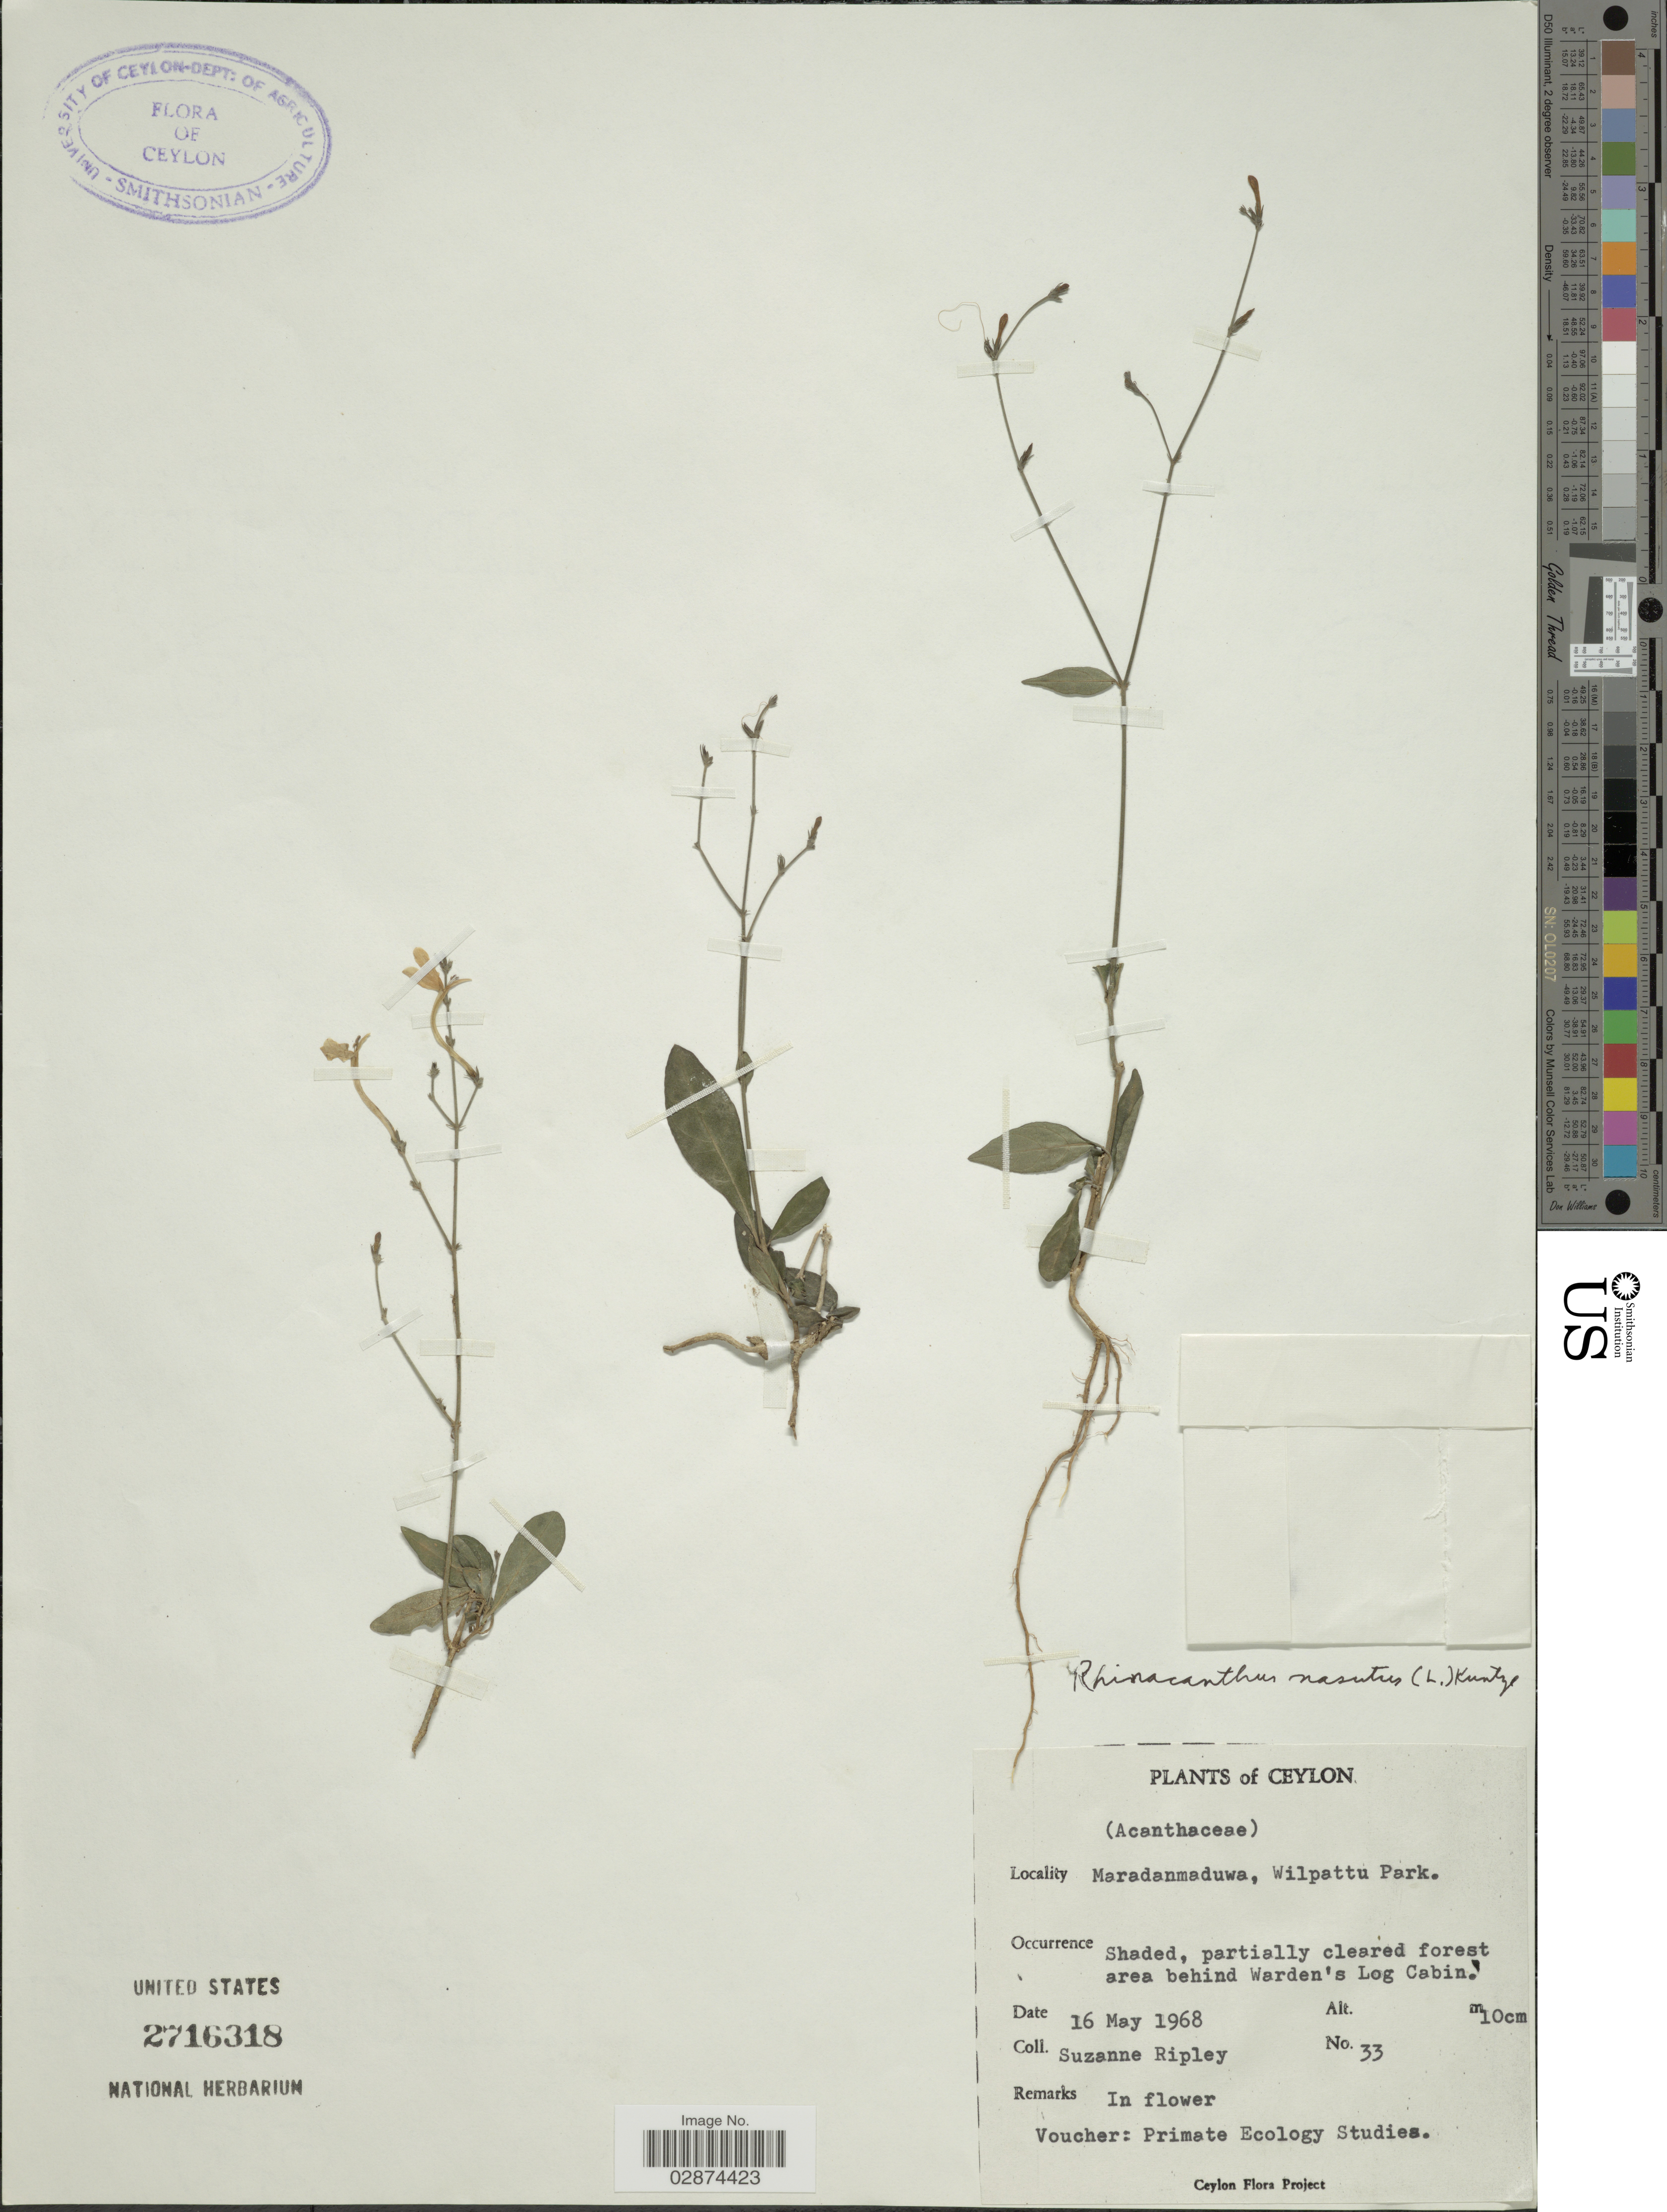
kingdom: Plantae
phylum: Tracheophyta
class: Magnoliopsida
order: Lamiales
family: Acanthaceae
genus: Rhinacanthus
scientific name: Rhinacanthus nasutus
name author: (L.) Kurz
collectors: S. Ripley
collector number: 33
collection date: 1968-05-16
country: Sri Lanka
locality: Ceylon. Maradanmaduwa, Wilpattu Park. Shaded, partially cleared forest area behind Warden's Log Cabin.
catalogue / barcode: US 2716318